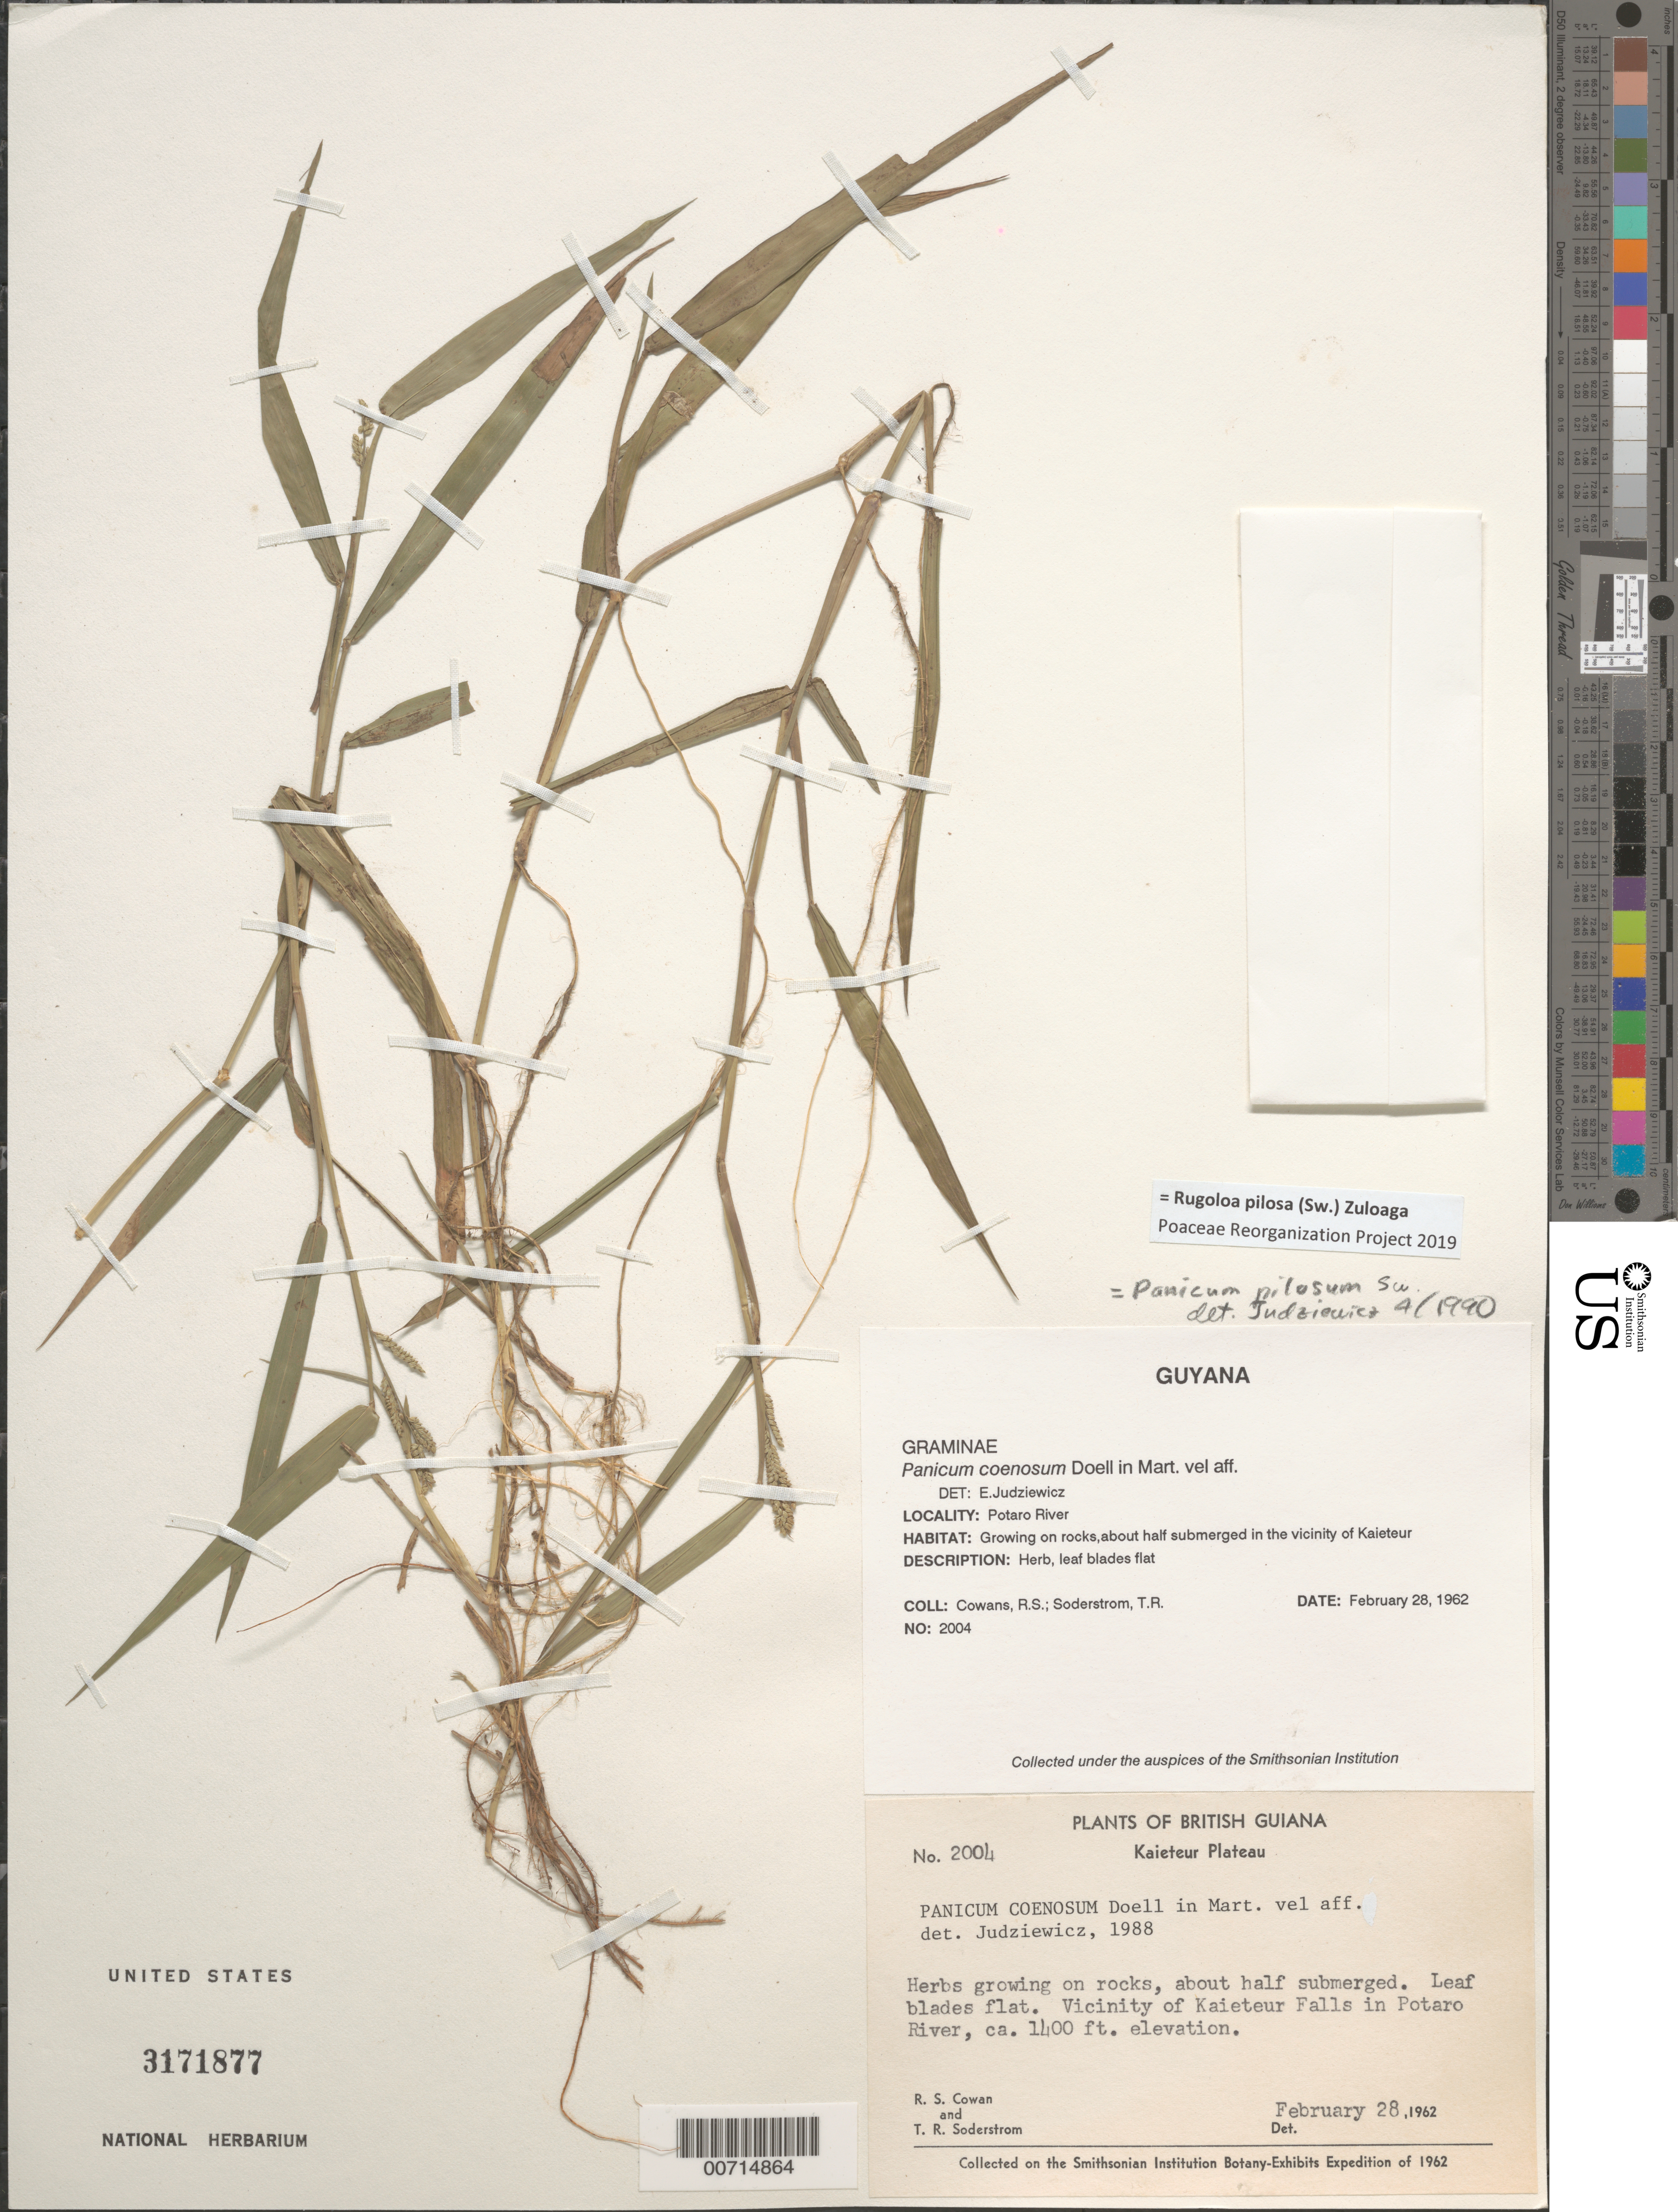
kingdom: Plantae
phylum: Tracheophyta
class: Liliopsida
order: Poales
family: Poaceae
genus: Rugoloa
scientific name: Rugoloa pilosa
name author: (Sw.) Zuloaga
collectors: R. S. Cowan & T. R. Soderstrom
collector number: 2004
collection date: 1962-02-28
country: Guyana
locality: British Guiana. Potaro River. Growing on rocks, about half submerged in the vicinity of Kaieteur. Kaieteur Plateau. Vicinity of Kaieteur Falls in Potaro River. On the Smithsonian Institurion Botany-Expedition of 1962.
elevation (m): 427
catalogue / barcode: US 3171877